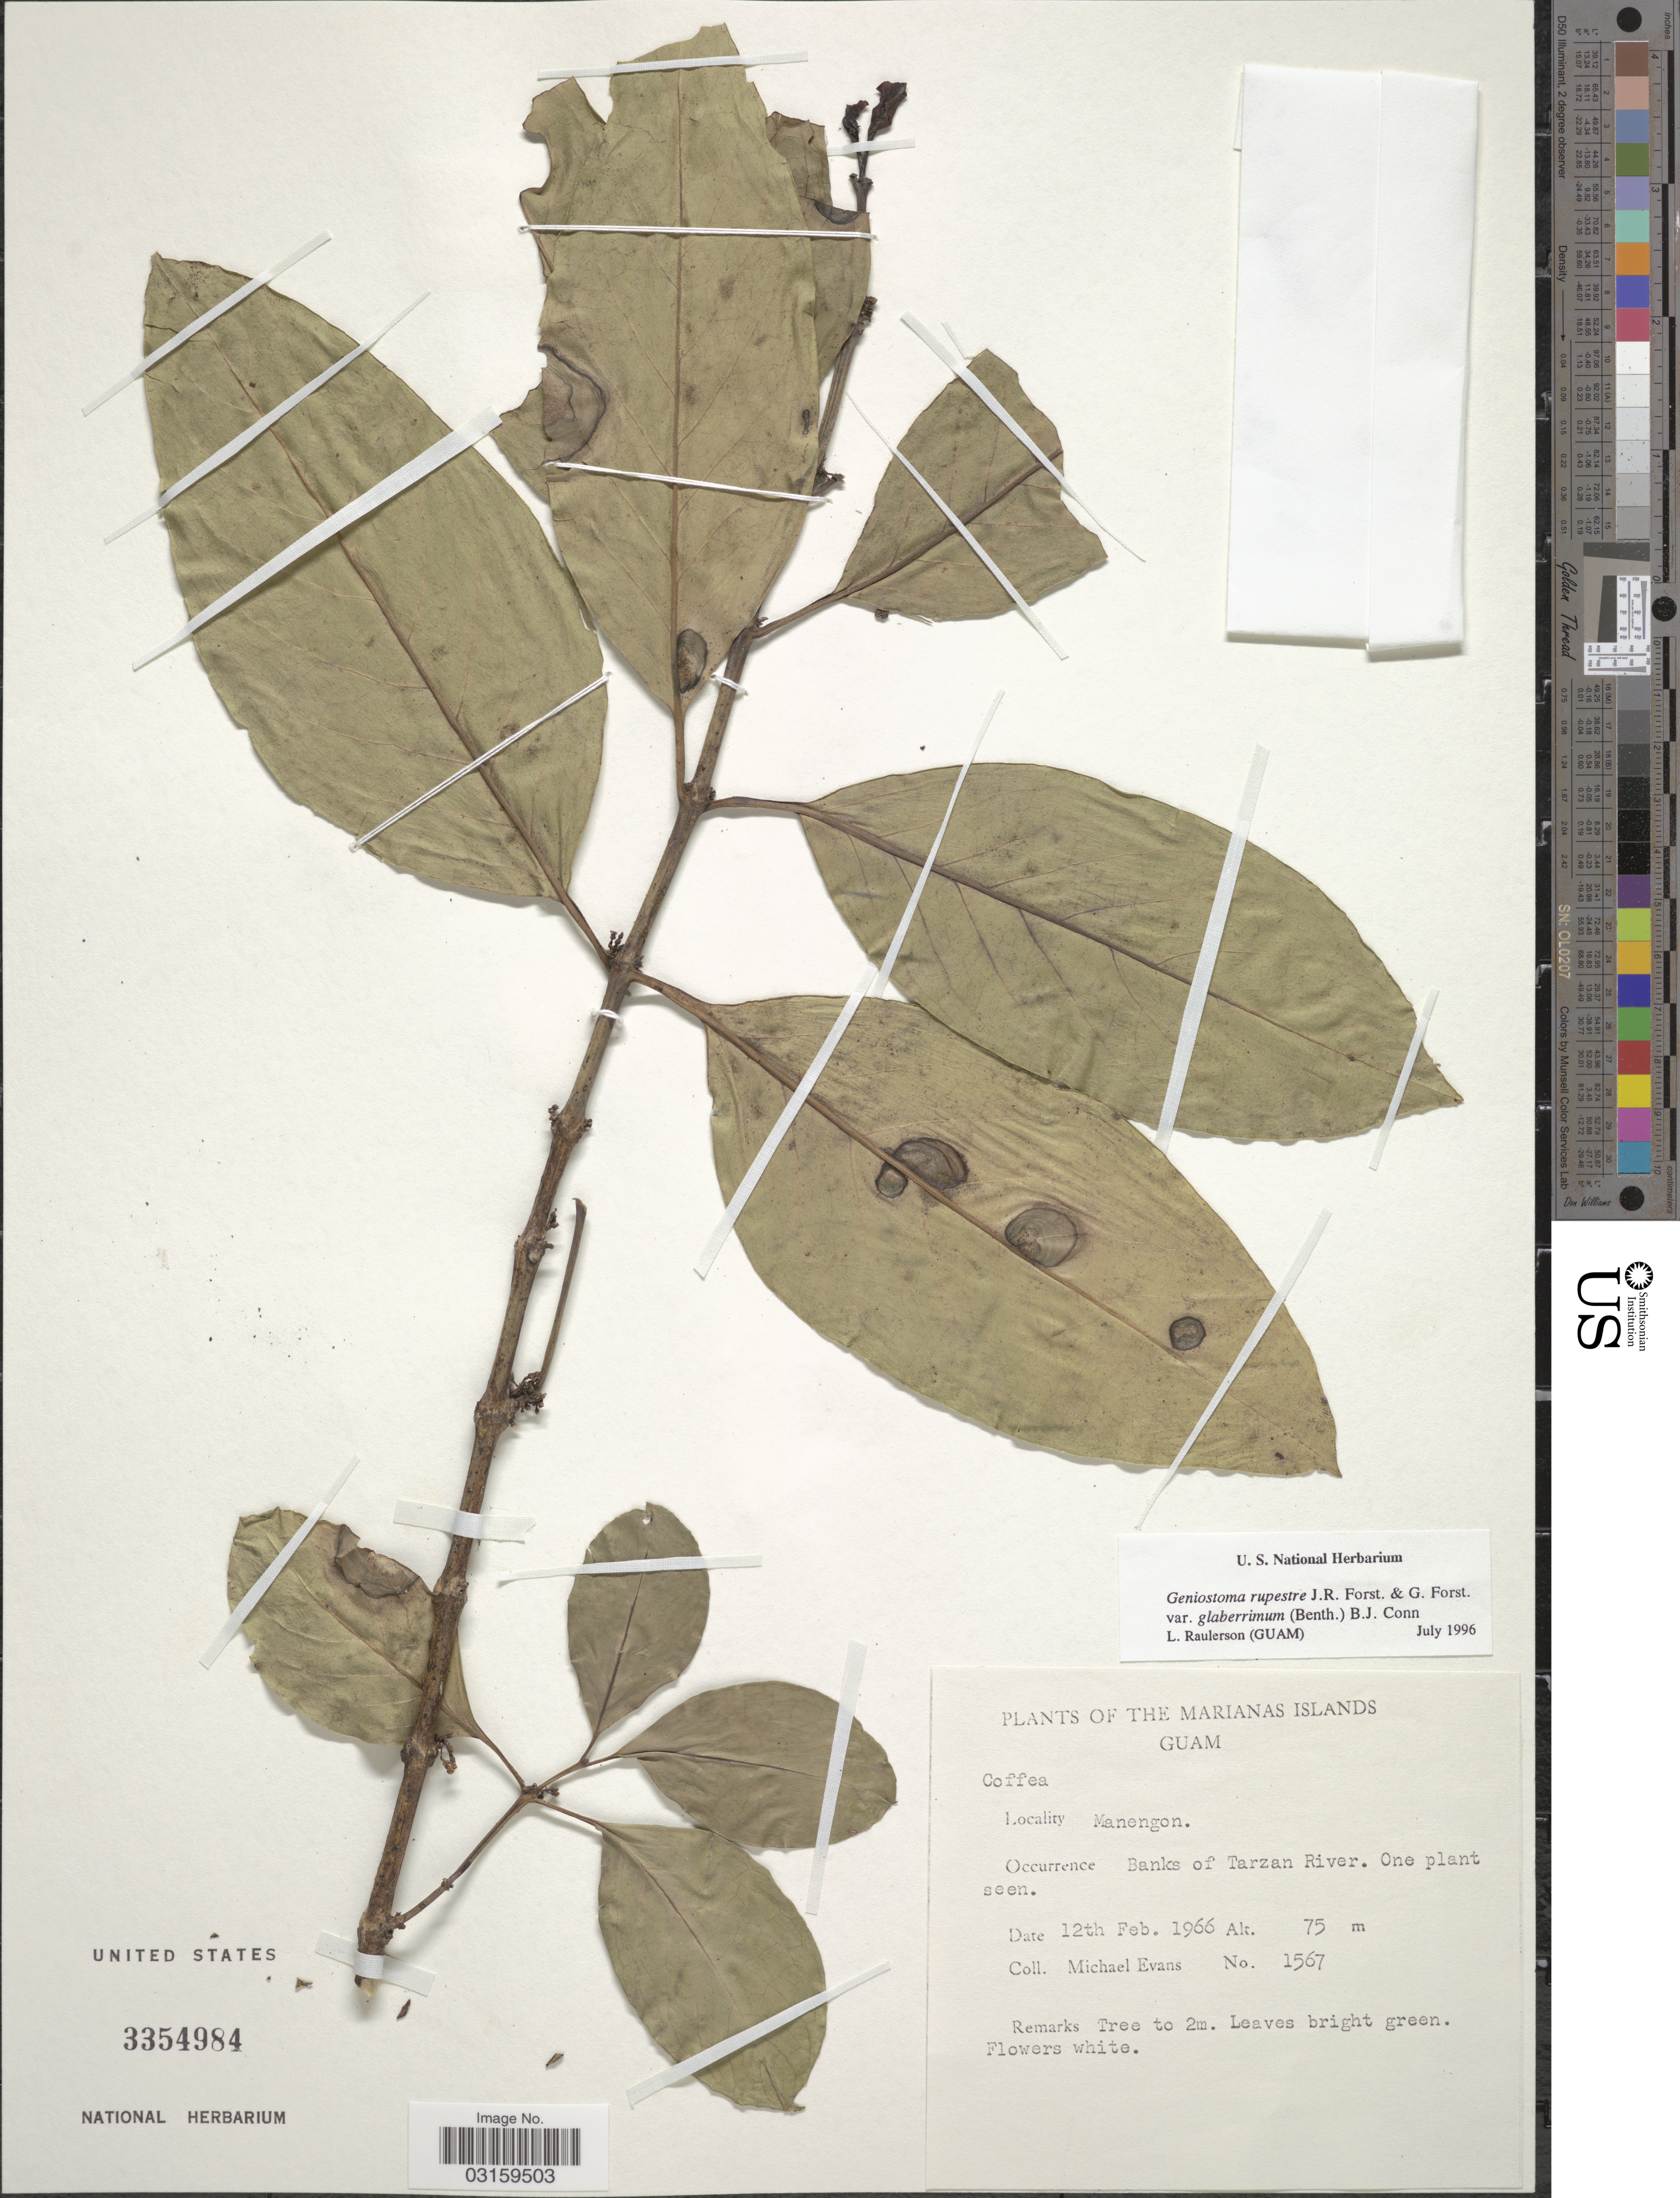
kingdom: Plantae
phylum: Tracheophyta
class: Magnoliopsida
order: Gentianales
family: Loganiaceae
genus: Geniostoma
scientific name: Geniostoma rupestre var. glaberrimum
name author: J.R. Forst. & G. Forst.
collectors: M. Evans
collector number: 1567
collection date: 1966-02-12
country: Guam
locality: Marianas Islands. Manengon.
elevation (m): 75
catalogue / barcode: US 3354984